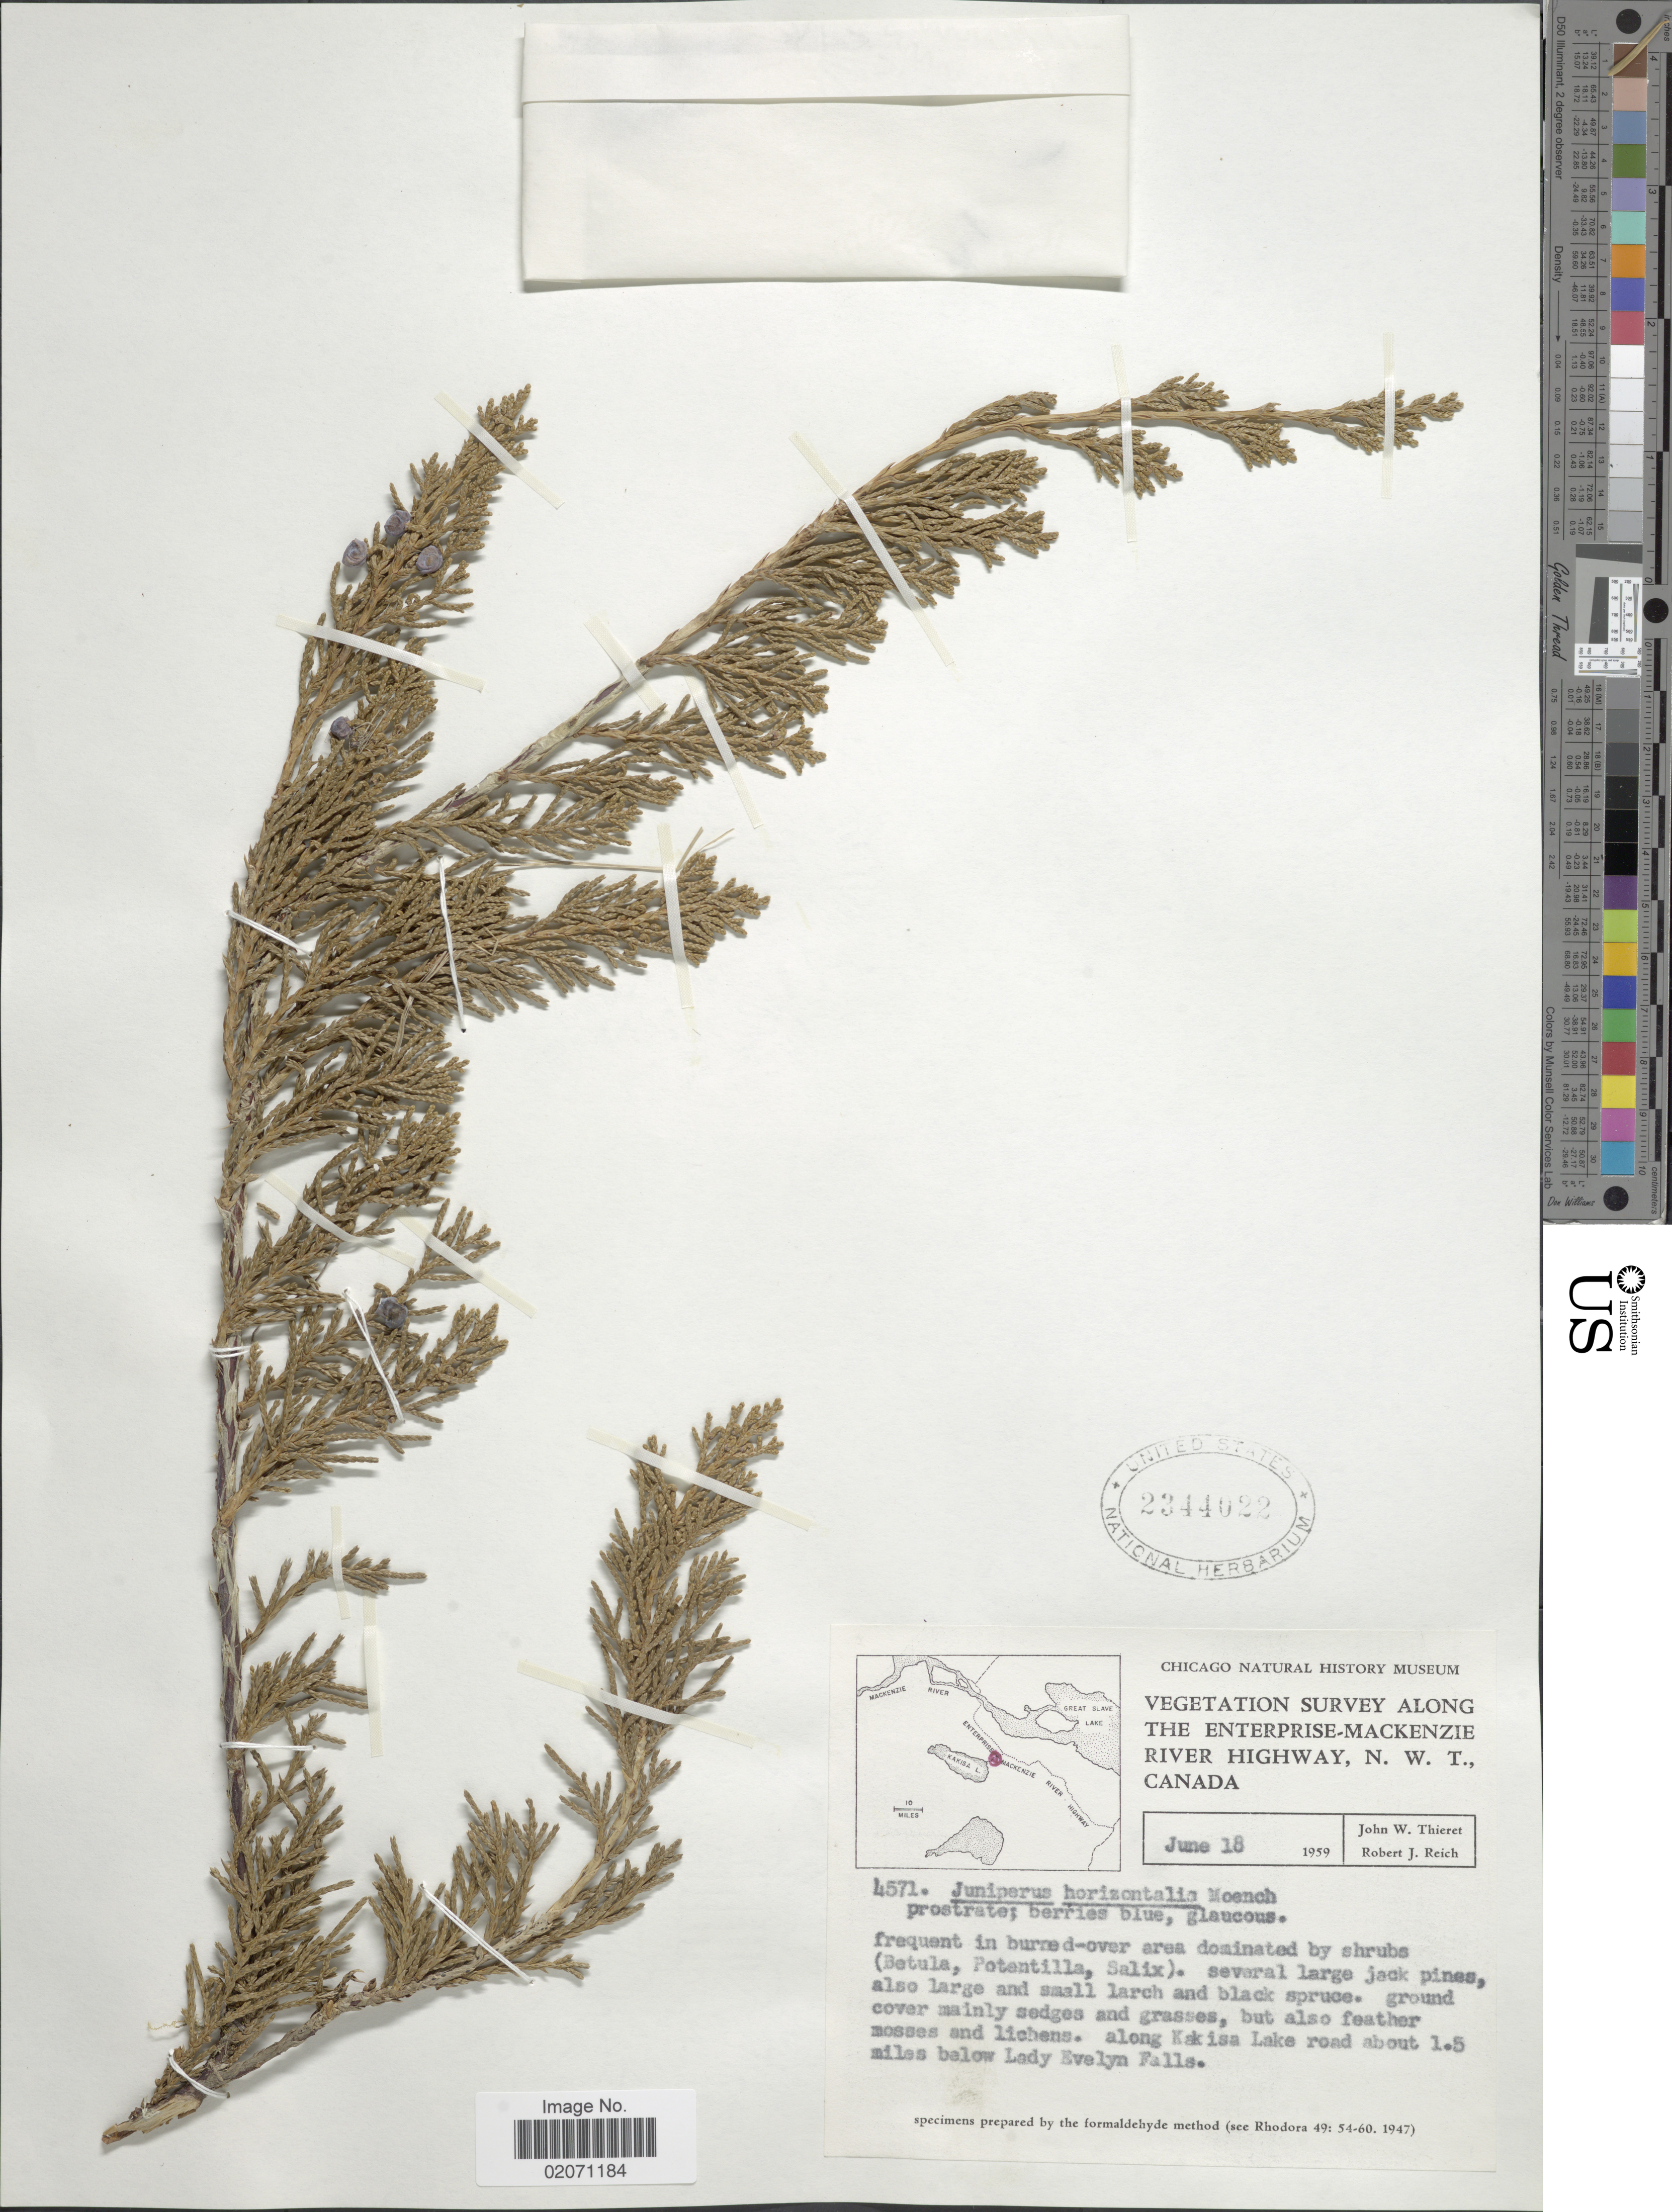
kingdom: Plantae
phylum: Tracheophyta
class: Pinopsida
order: Pinales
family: Cupressaceae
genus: Juniperus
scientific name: Juniperus horizontalis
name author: Moench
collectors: J. W. Thieret & R. Reich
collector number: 4571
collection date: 1959-06-15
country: Canada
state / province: Northwest Territories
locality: Enterprise-Mackenzie River Highway, along Kakisa Lake Road about 1.5 miles below Lady Evelyn Falls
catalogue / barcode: US 2344022